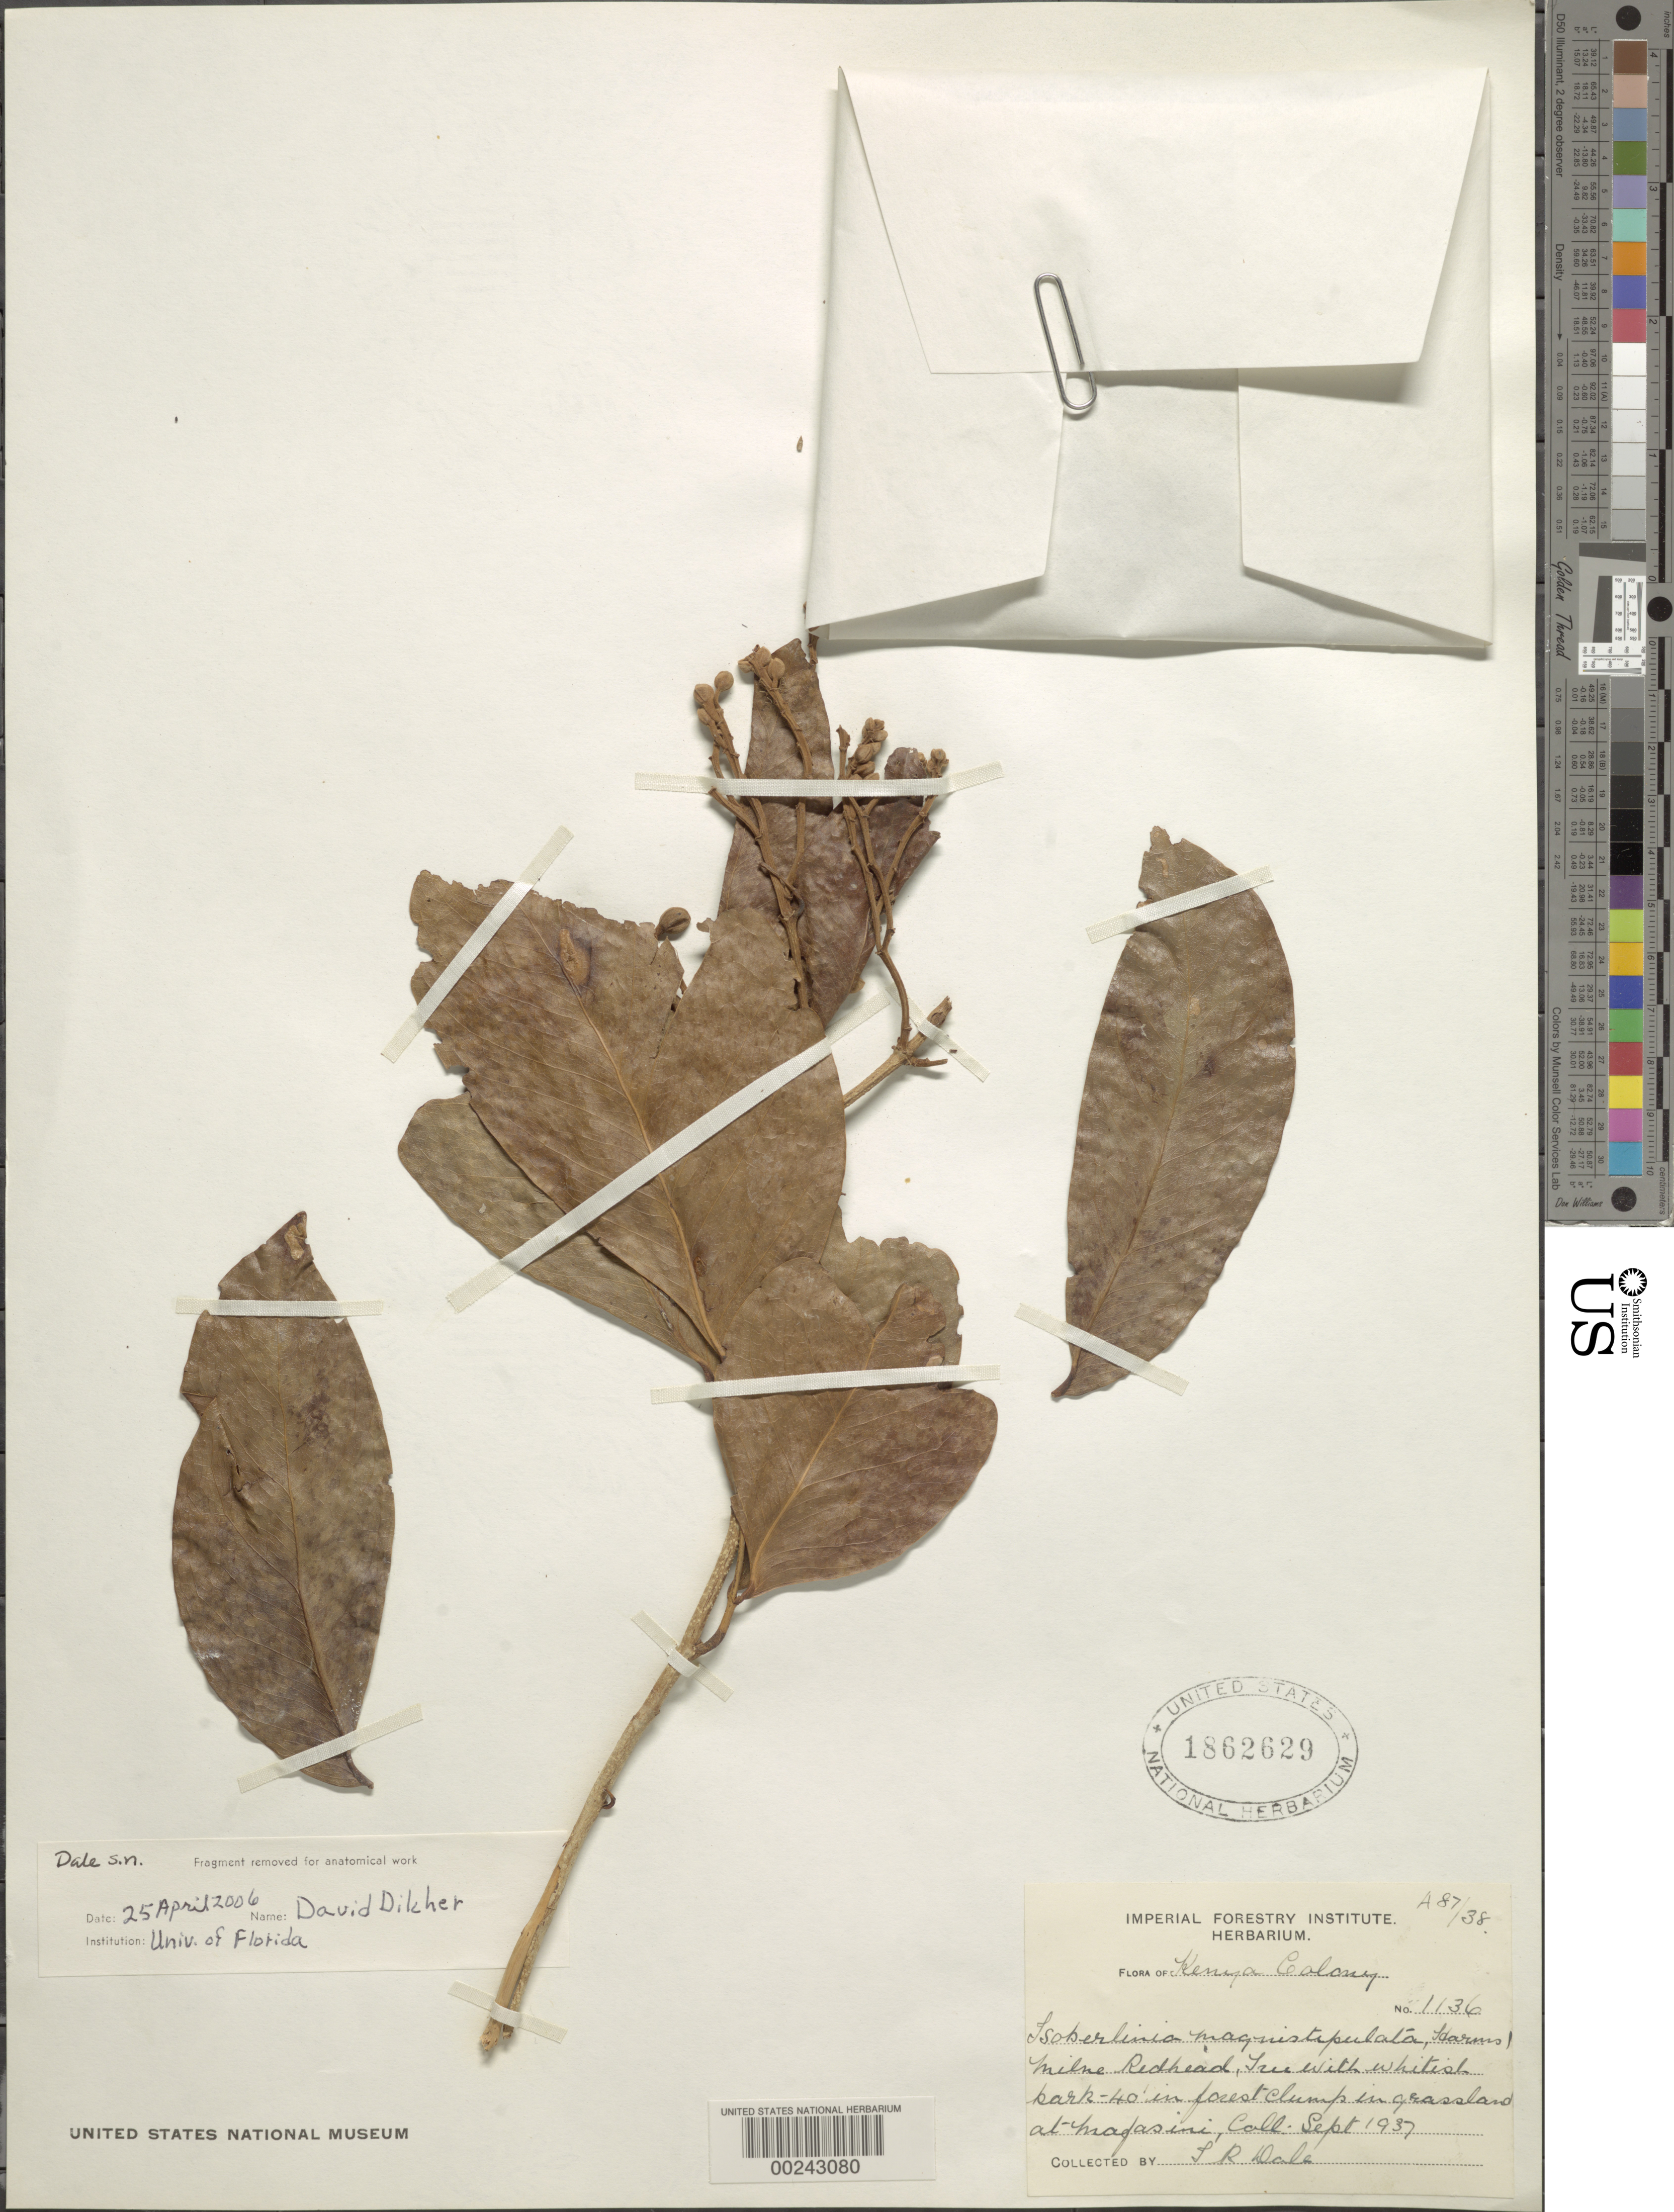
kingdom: Plantae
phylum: Tracheophyta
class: Magnoliopsida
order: Fabales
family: Fabaceae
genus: Julbernardia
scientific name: Julbernardia magnistipulata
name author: (Harms) Troupin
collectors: T. Dale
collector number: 1136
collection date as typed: Sep 1937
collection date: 1937-09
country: Kenya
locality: Mafasini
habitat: Forest clump in grassland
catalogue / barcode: US 1862629